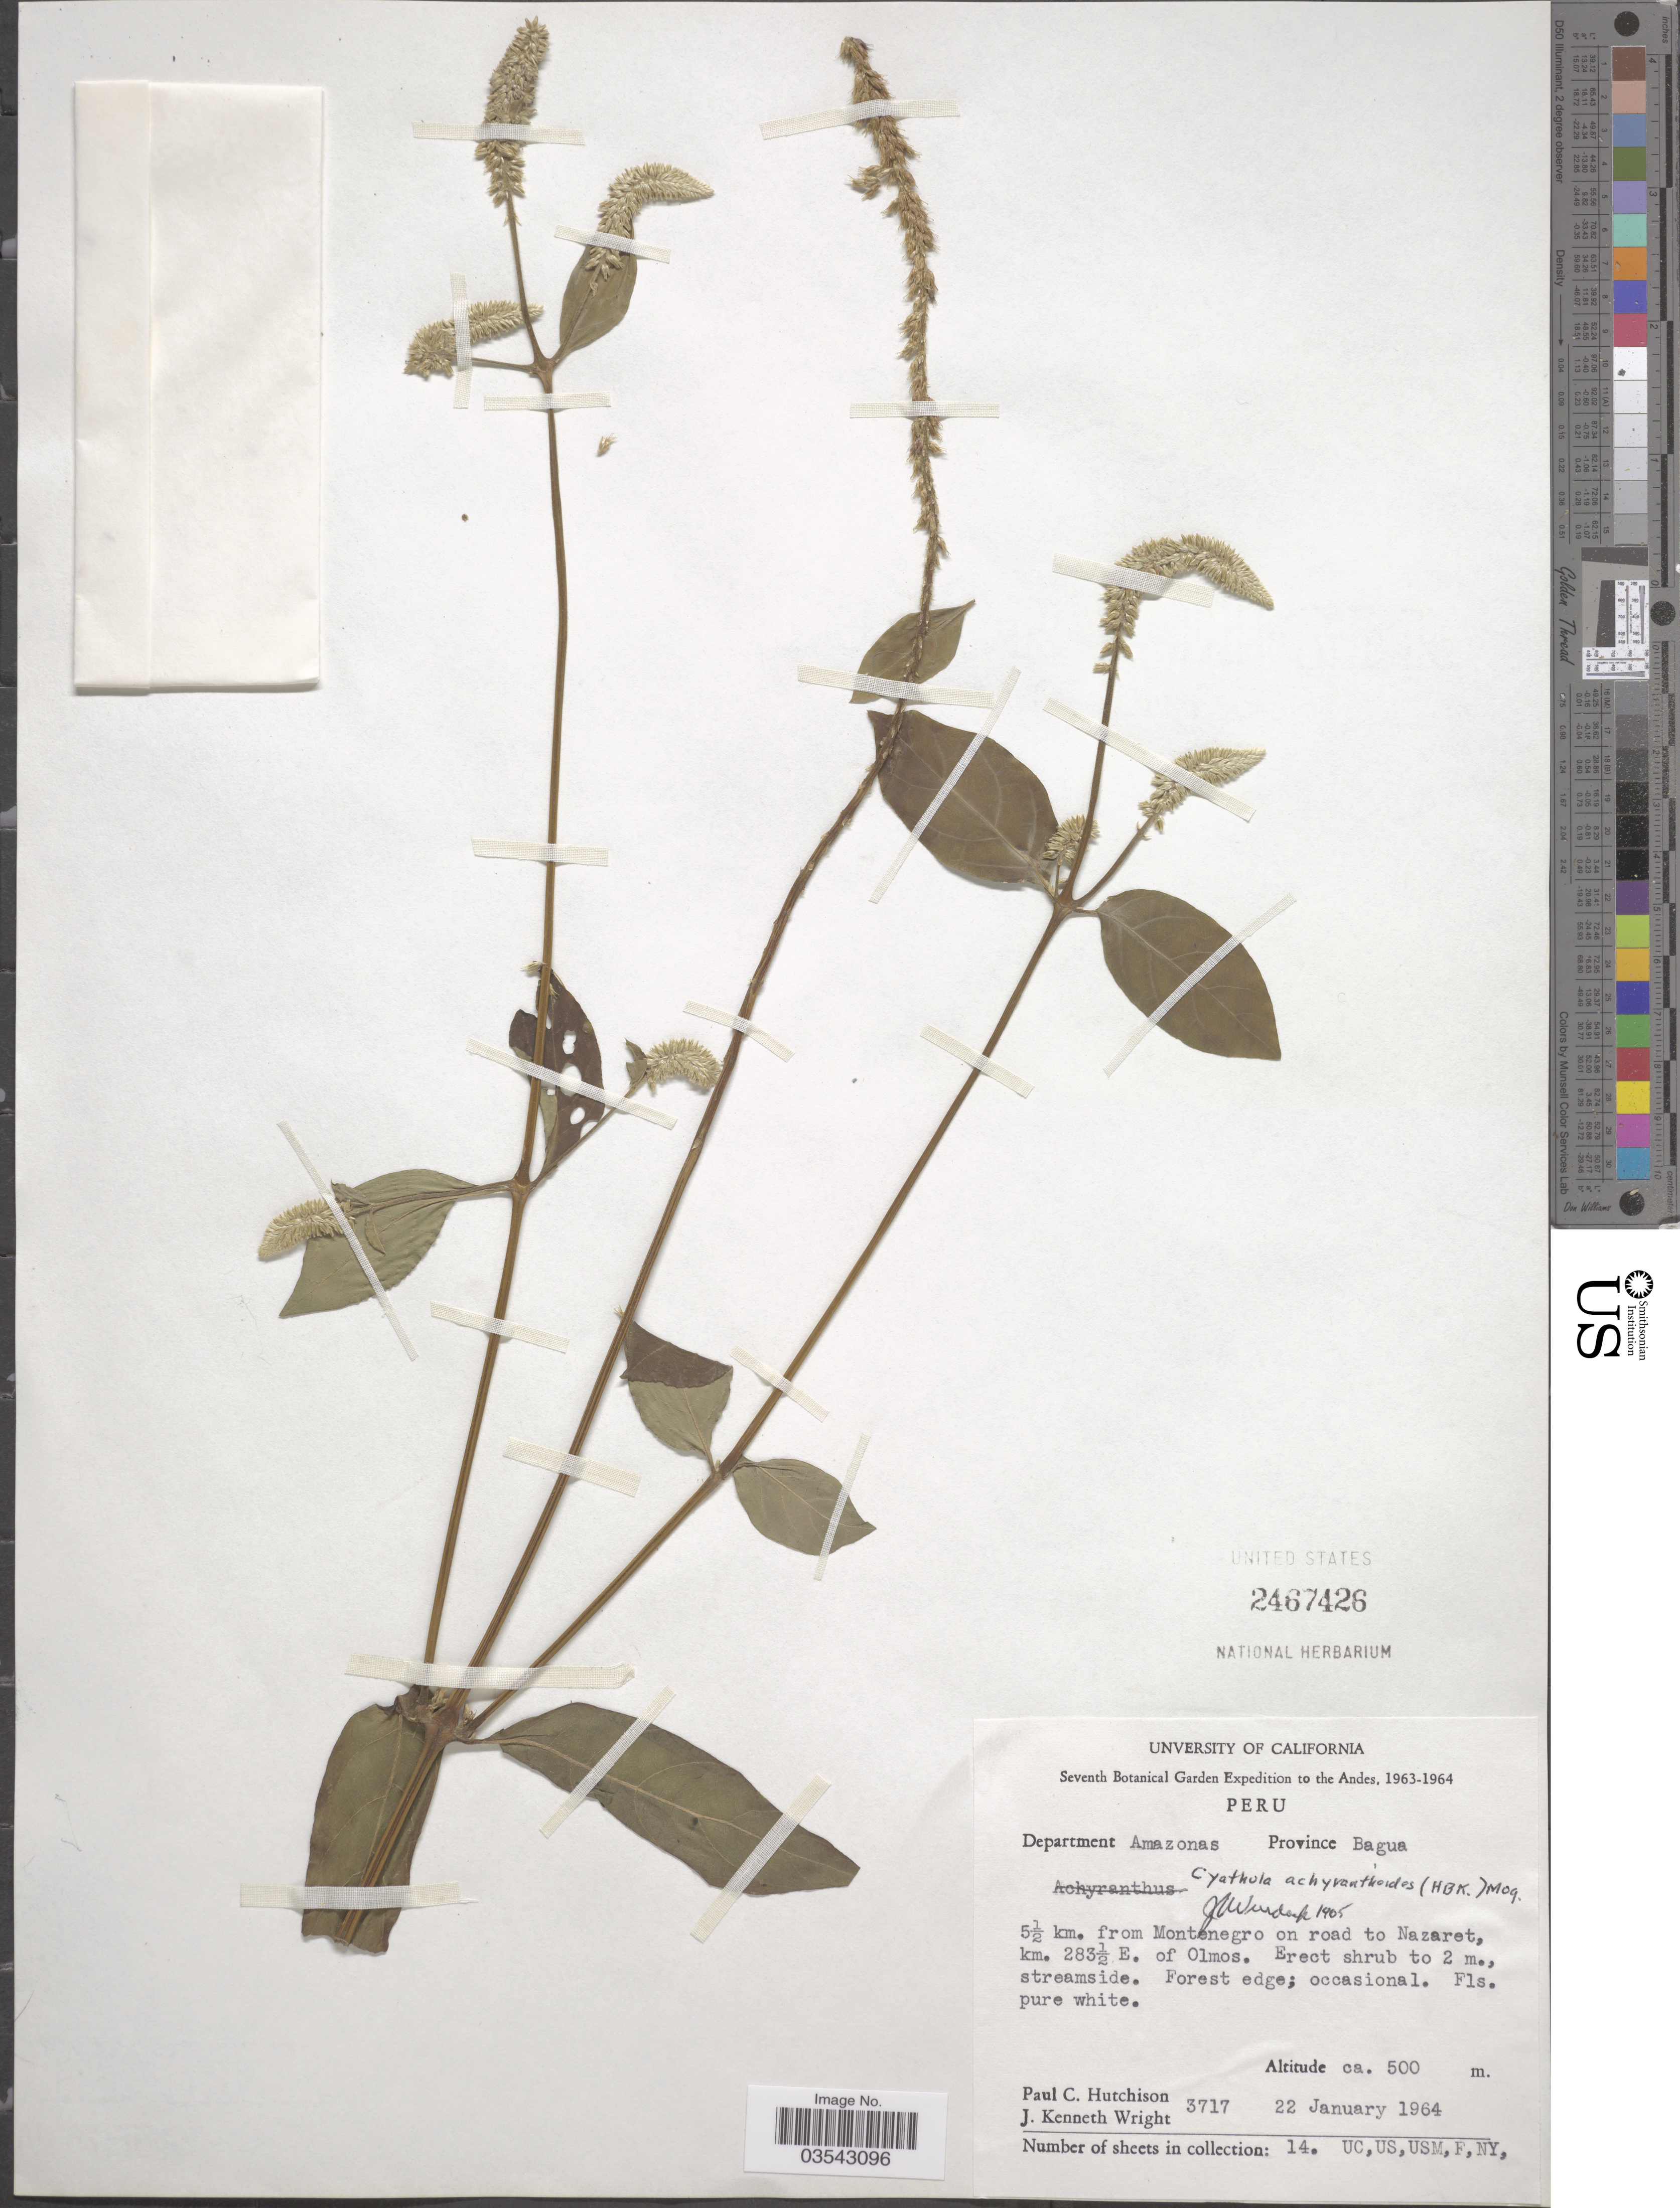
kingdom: Plantae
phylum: Tracheophyta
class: Magnoliopsida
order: Caryophyllales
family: Amaranthaceae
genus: Cyathula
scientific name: Cyathula achyranthoides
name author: (Kunth) Moq.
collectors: P. C. Hutchison & J. K. Wright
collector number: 3717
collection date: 1964-01-22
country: Peru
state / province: Amazonas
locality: The Andes. Department Amazonas, Province Bagua. 5½ km. from Montenegro on road to Nazart, km. 238½ E. of Olmos.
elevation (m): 500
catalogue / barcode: US 2467426